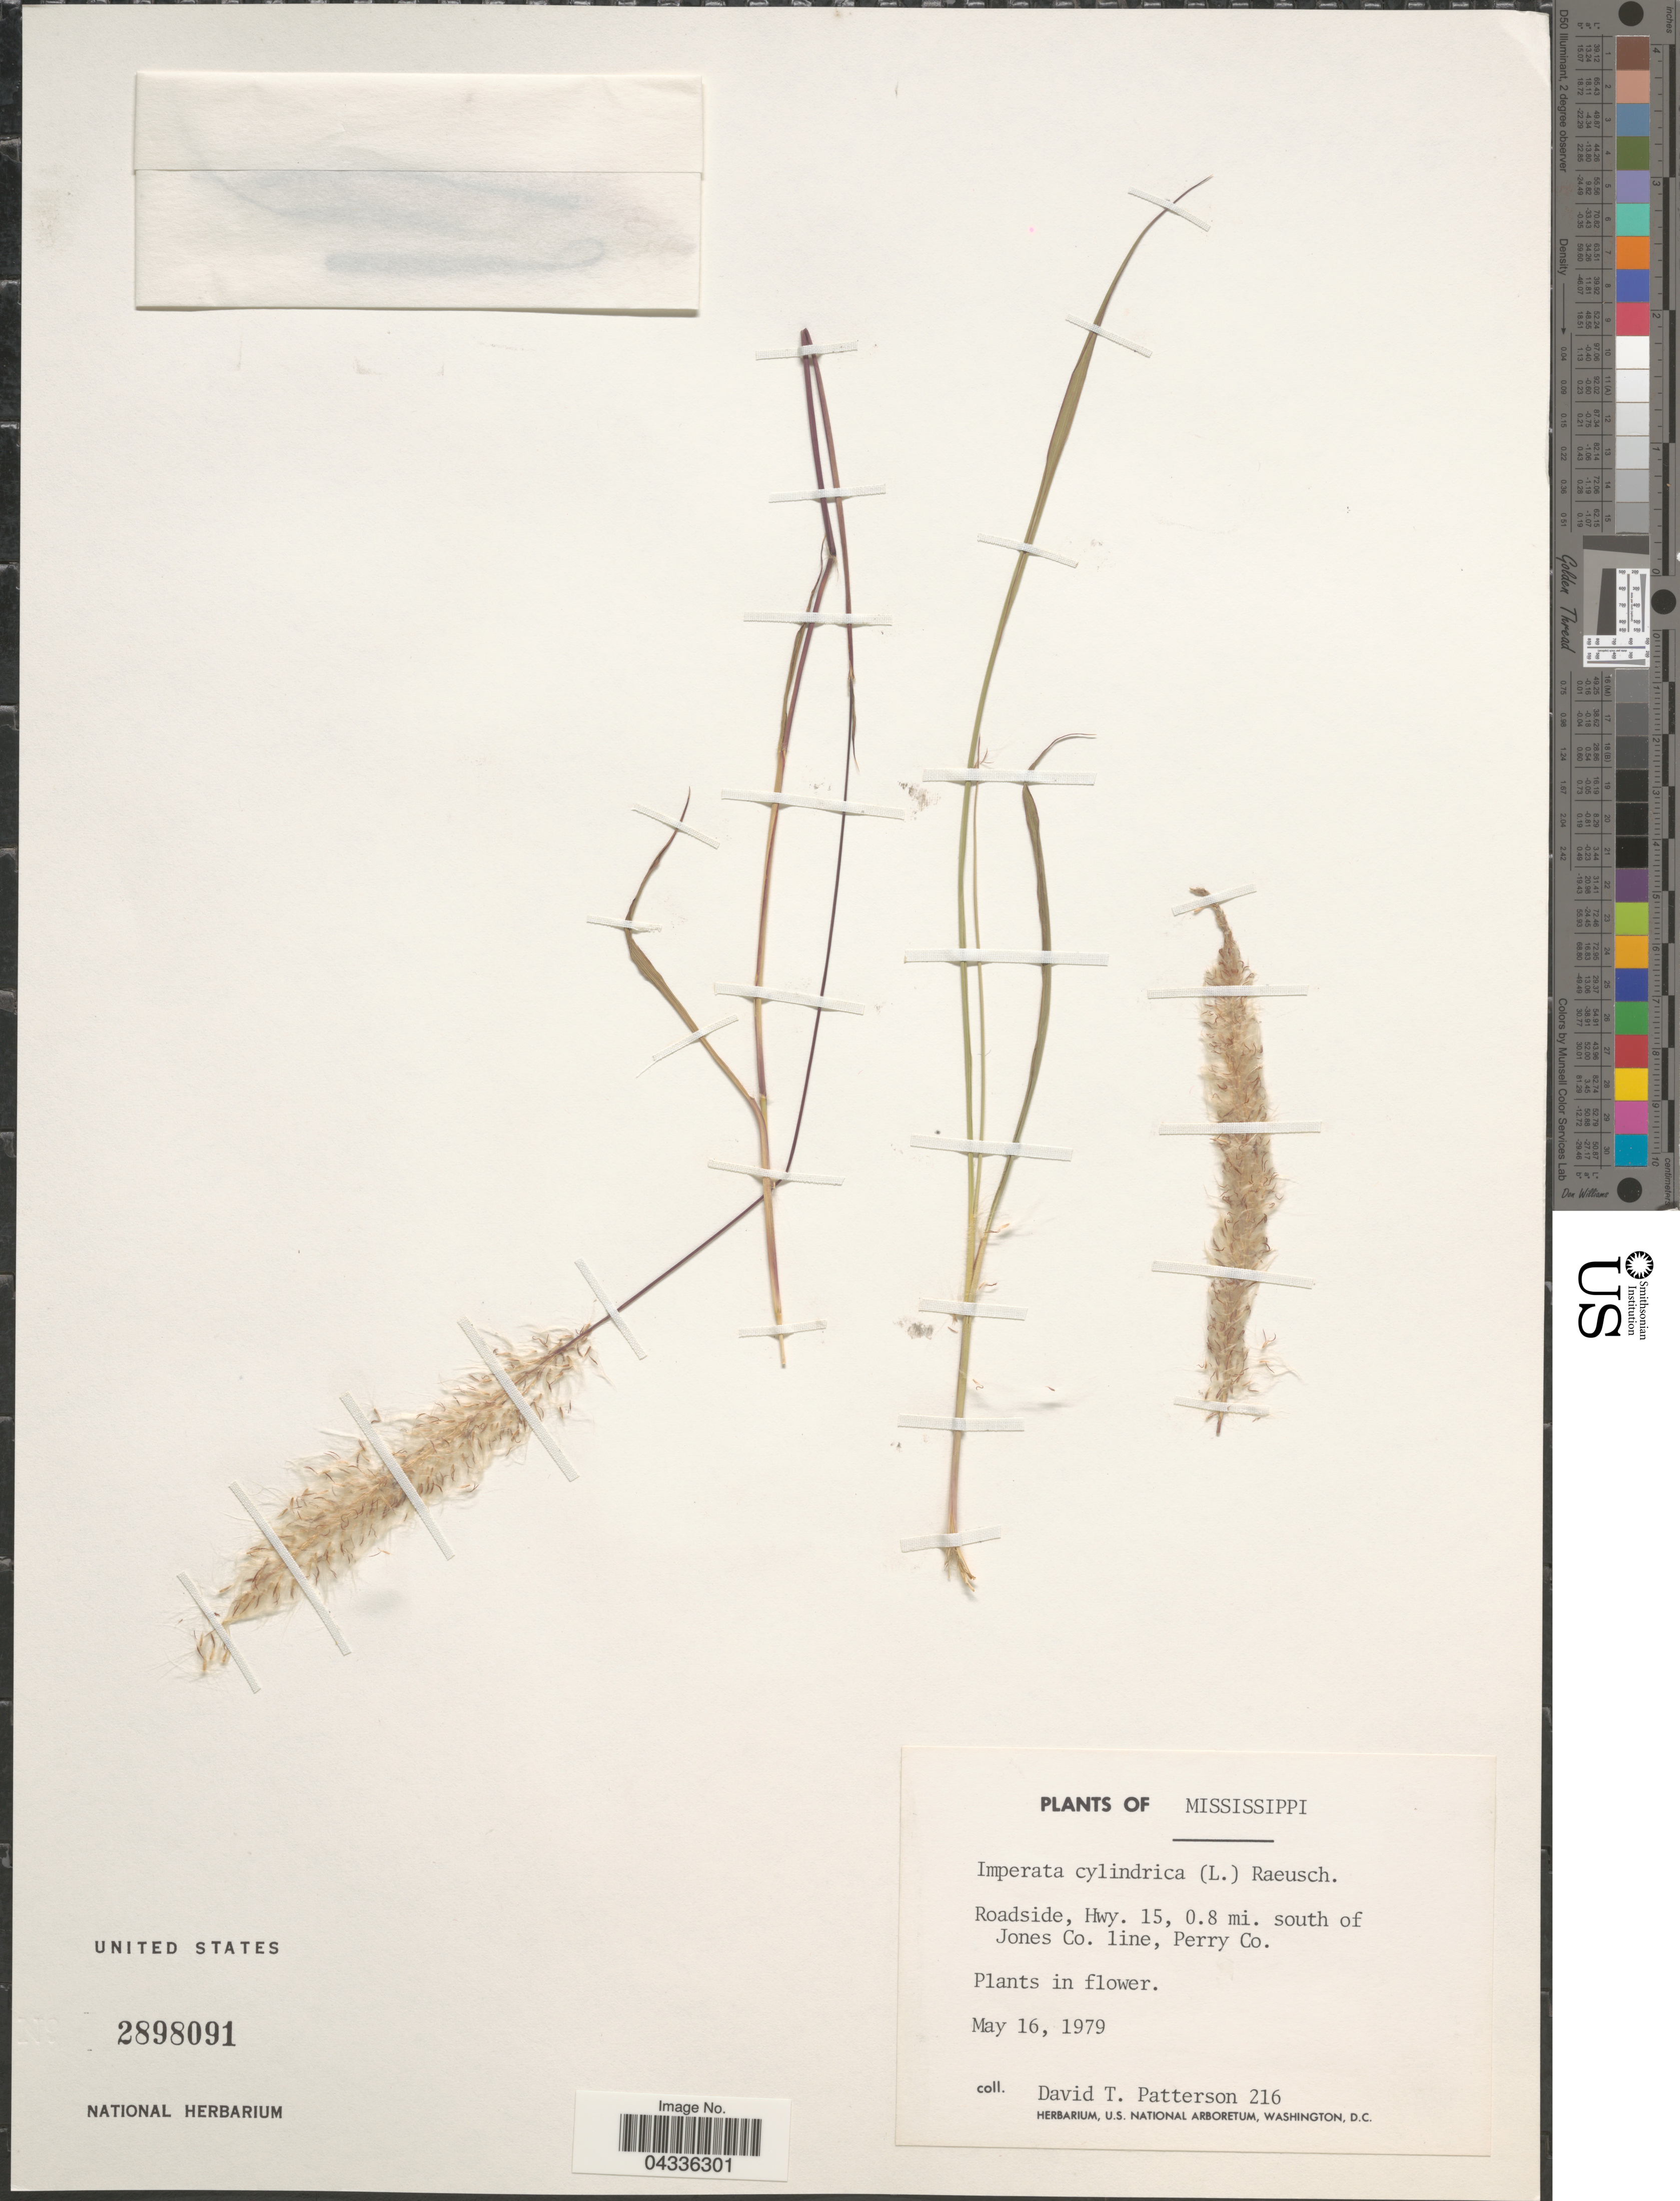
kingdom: Plantae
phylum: Tracheophyta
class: Liliopsida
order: Poales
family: Poaceae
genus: Imperata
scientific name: Imperata cylindrica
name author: (L.) P. Beauv.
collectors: D. Patterson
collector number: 216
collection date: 1979-05-16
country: United States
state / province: Mississippi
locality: Roadside, Hwy. 15, 0.8 mi. south of Jones Co. line, Perry Co.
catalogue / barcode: US 2898091